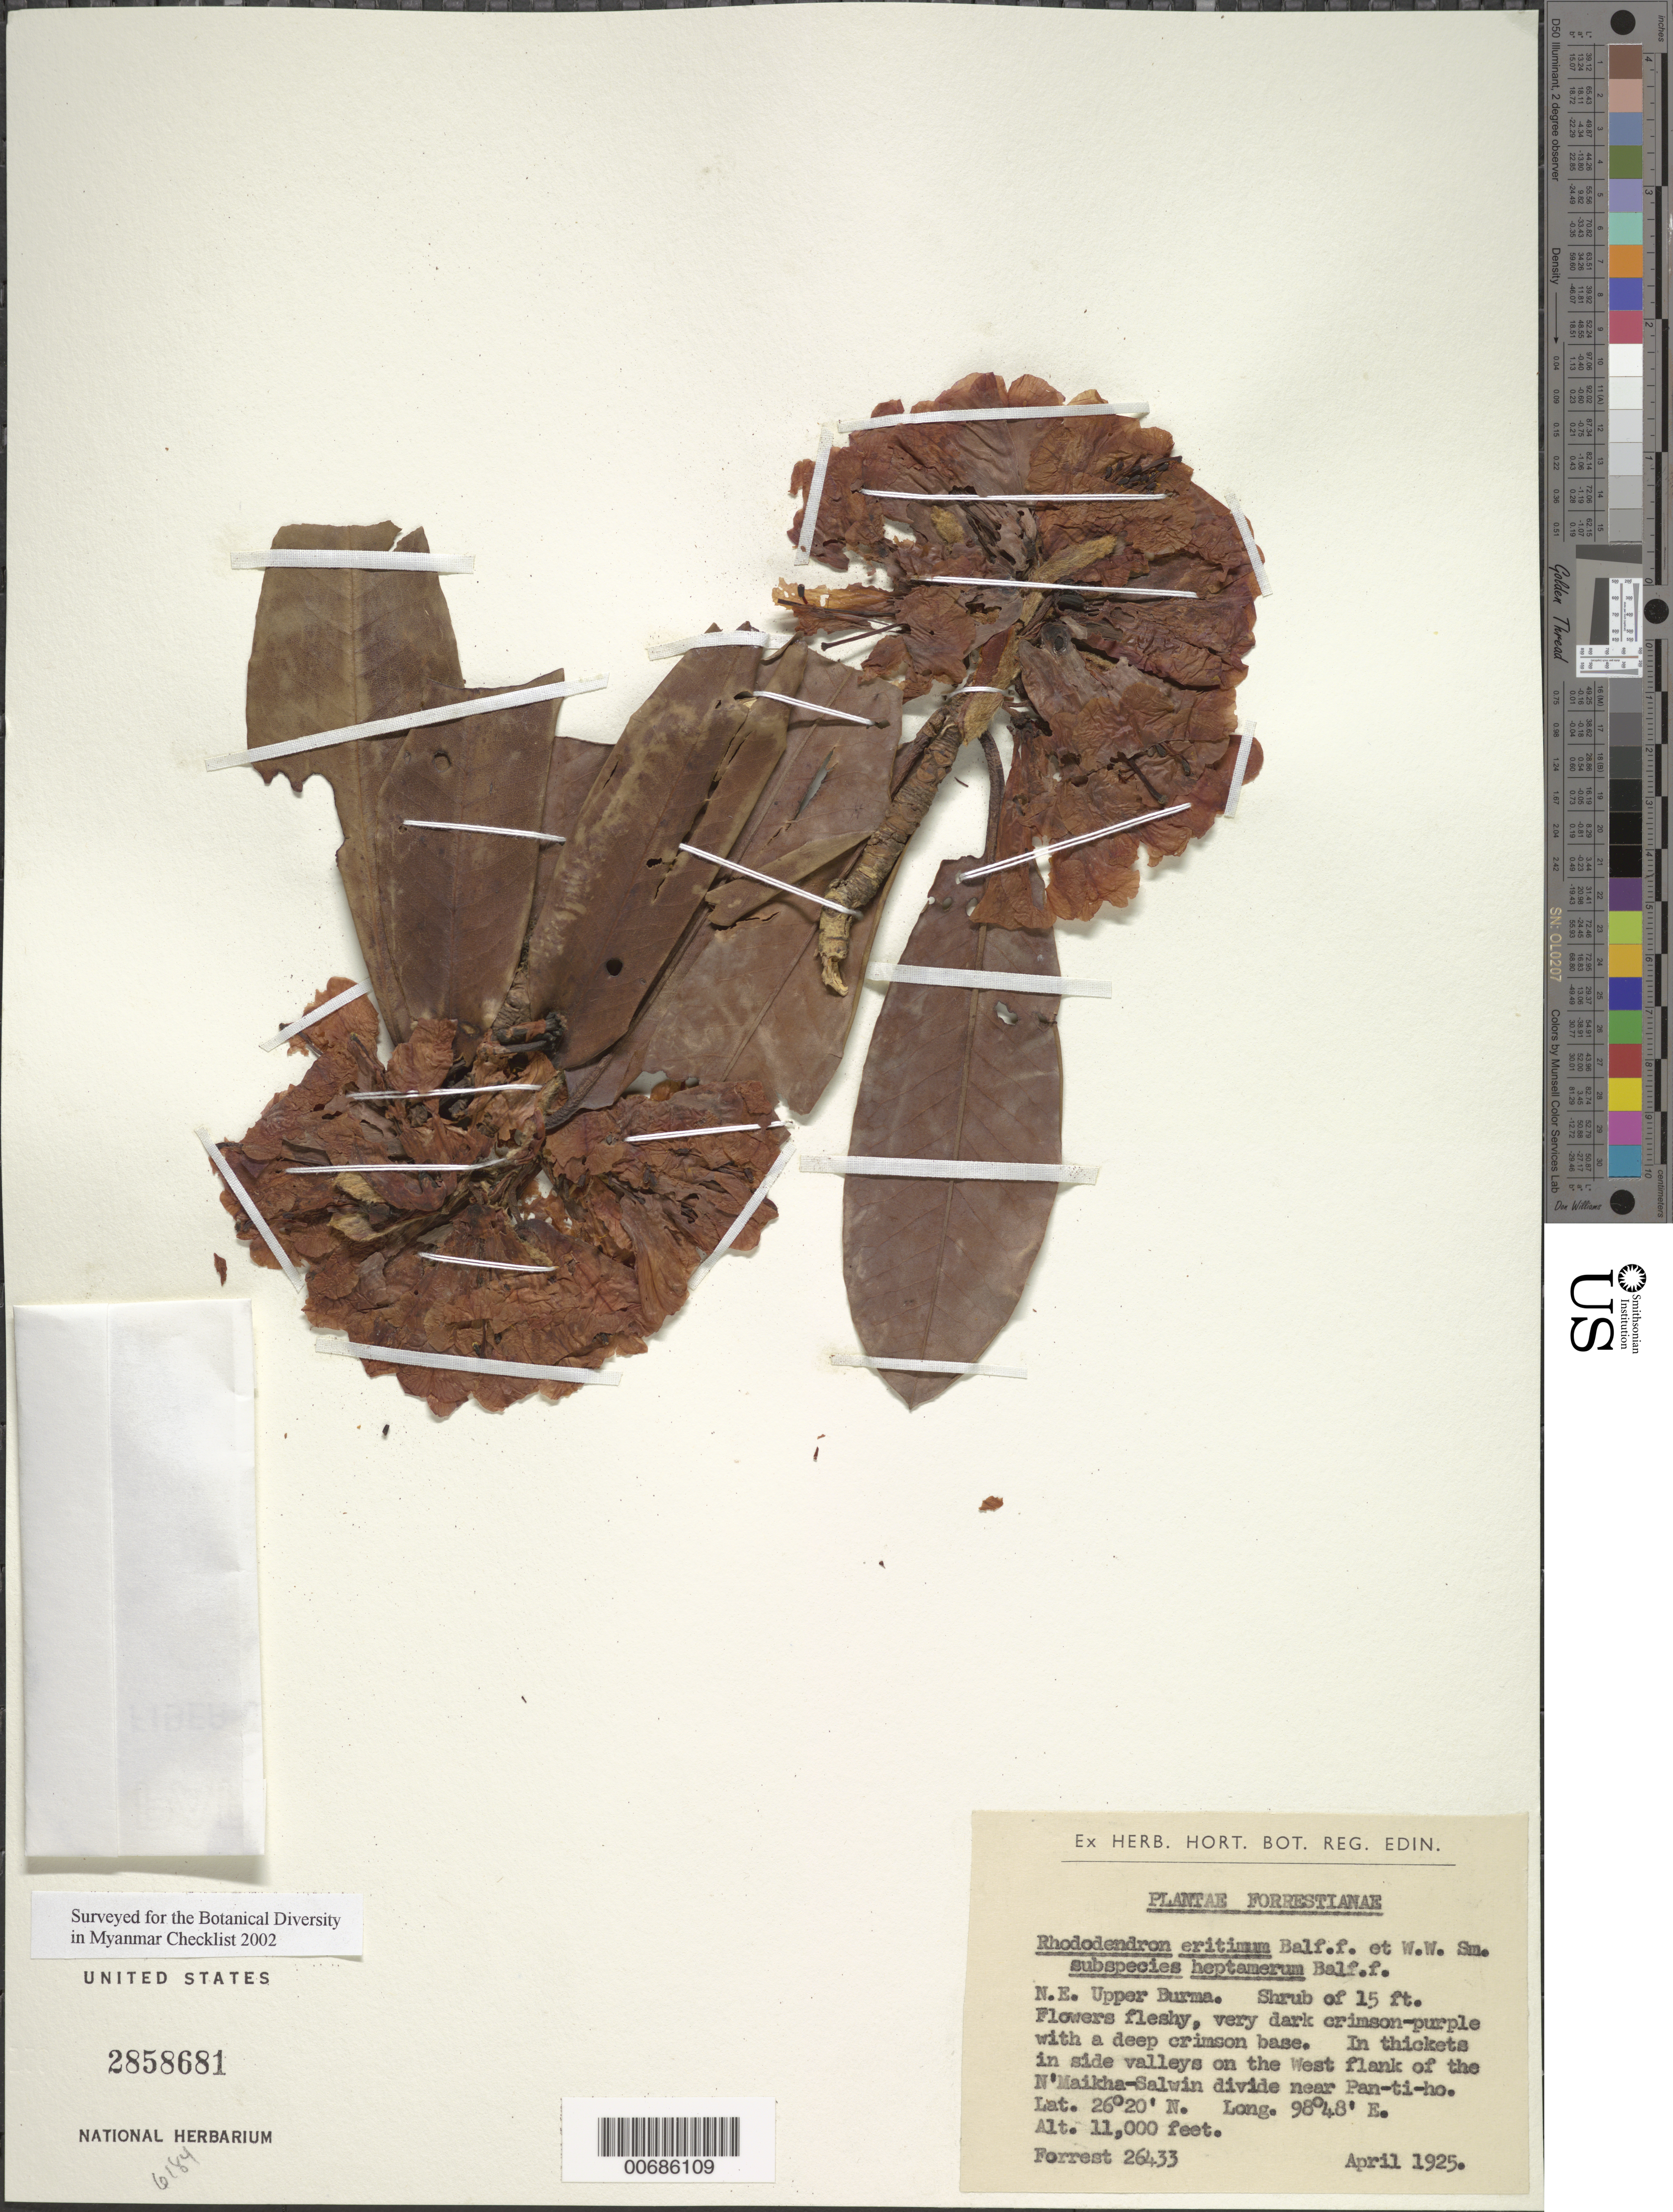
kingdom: Plantae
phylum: Tracheophyta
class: Magnoliopsida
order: Ericales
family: Ericaceae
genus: Rhododendron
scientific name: Rhododendron eritimum subsp. heptamerum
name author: Balf. f.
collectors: G. Forrest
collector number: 26433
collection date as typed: Apr 1925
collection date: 1925-04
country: Myanmar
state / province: Kachin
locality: N'Maikha-Salwin Divide, W flank, near Pan-ti-ho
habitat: Thickets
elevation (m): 3353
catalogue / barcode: US 2858681